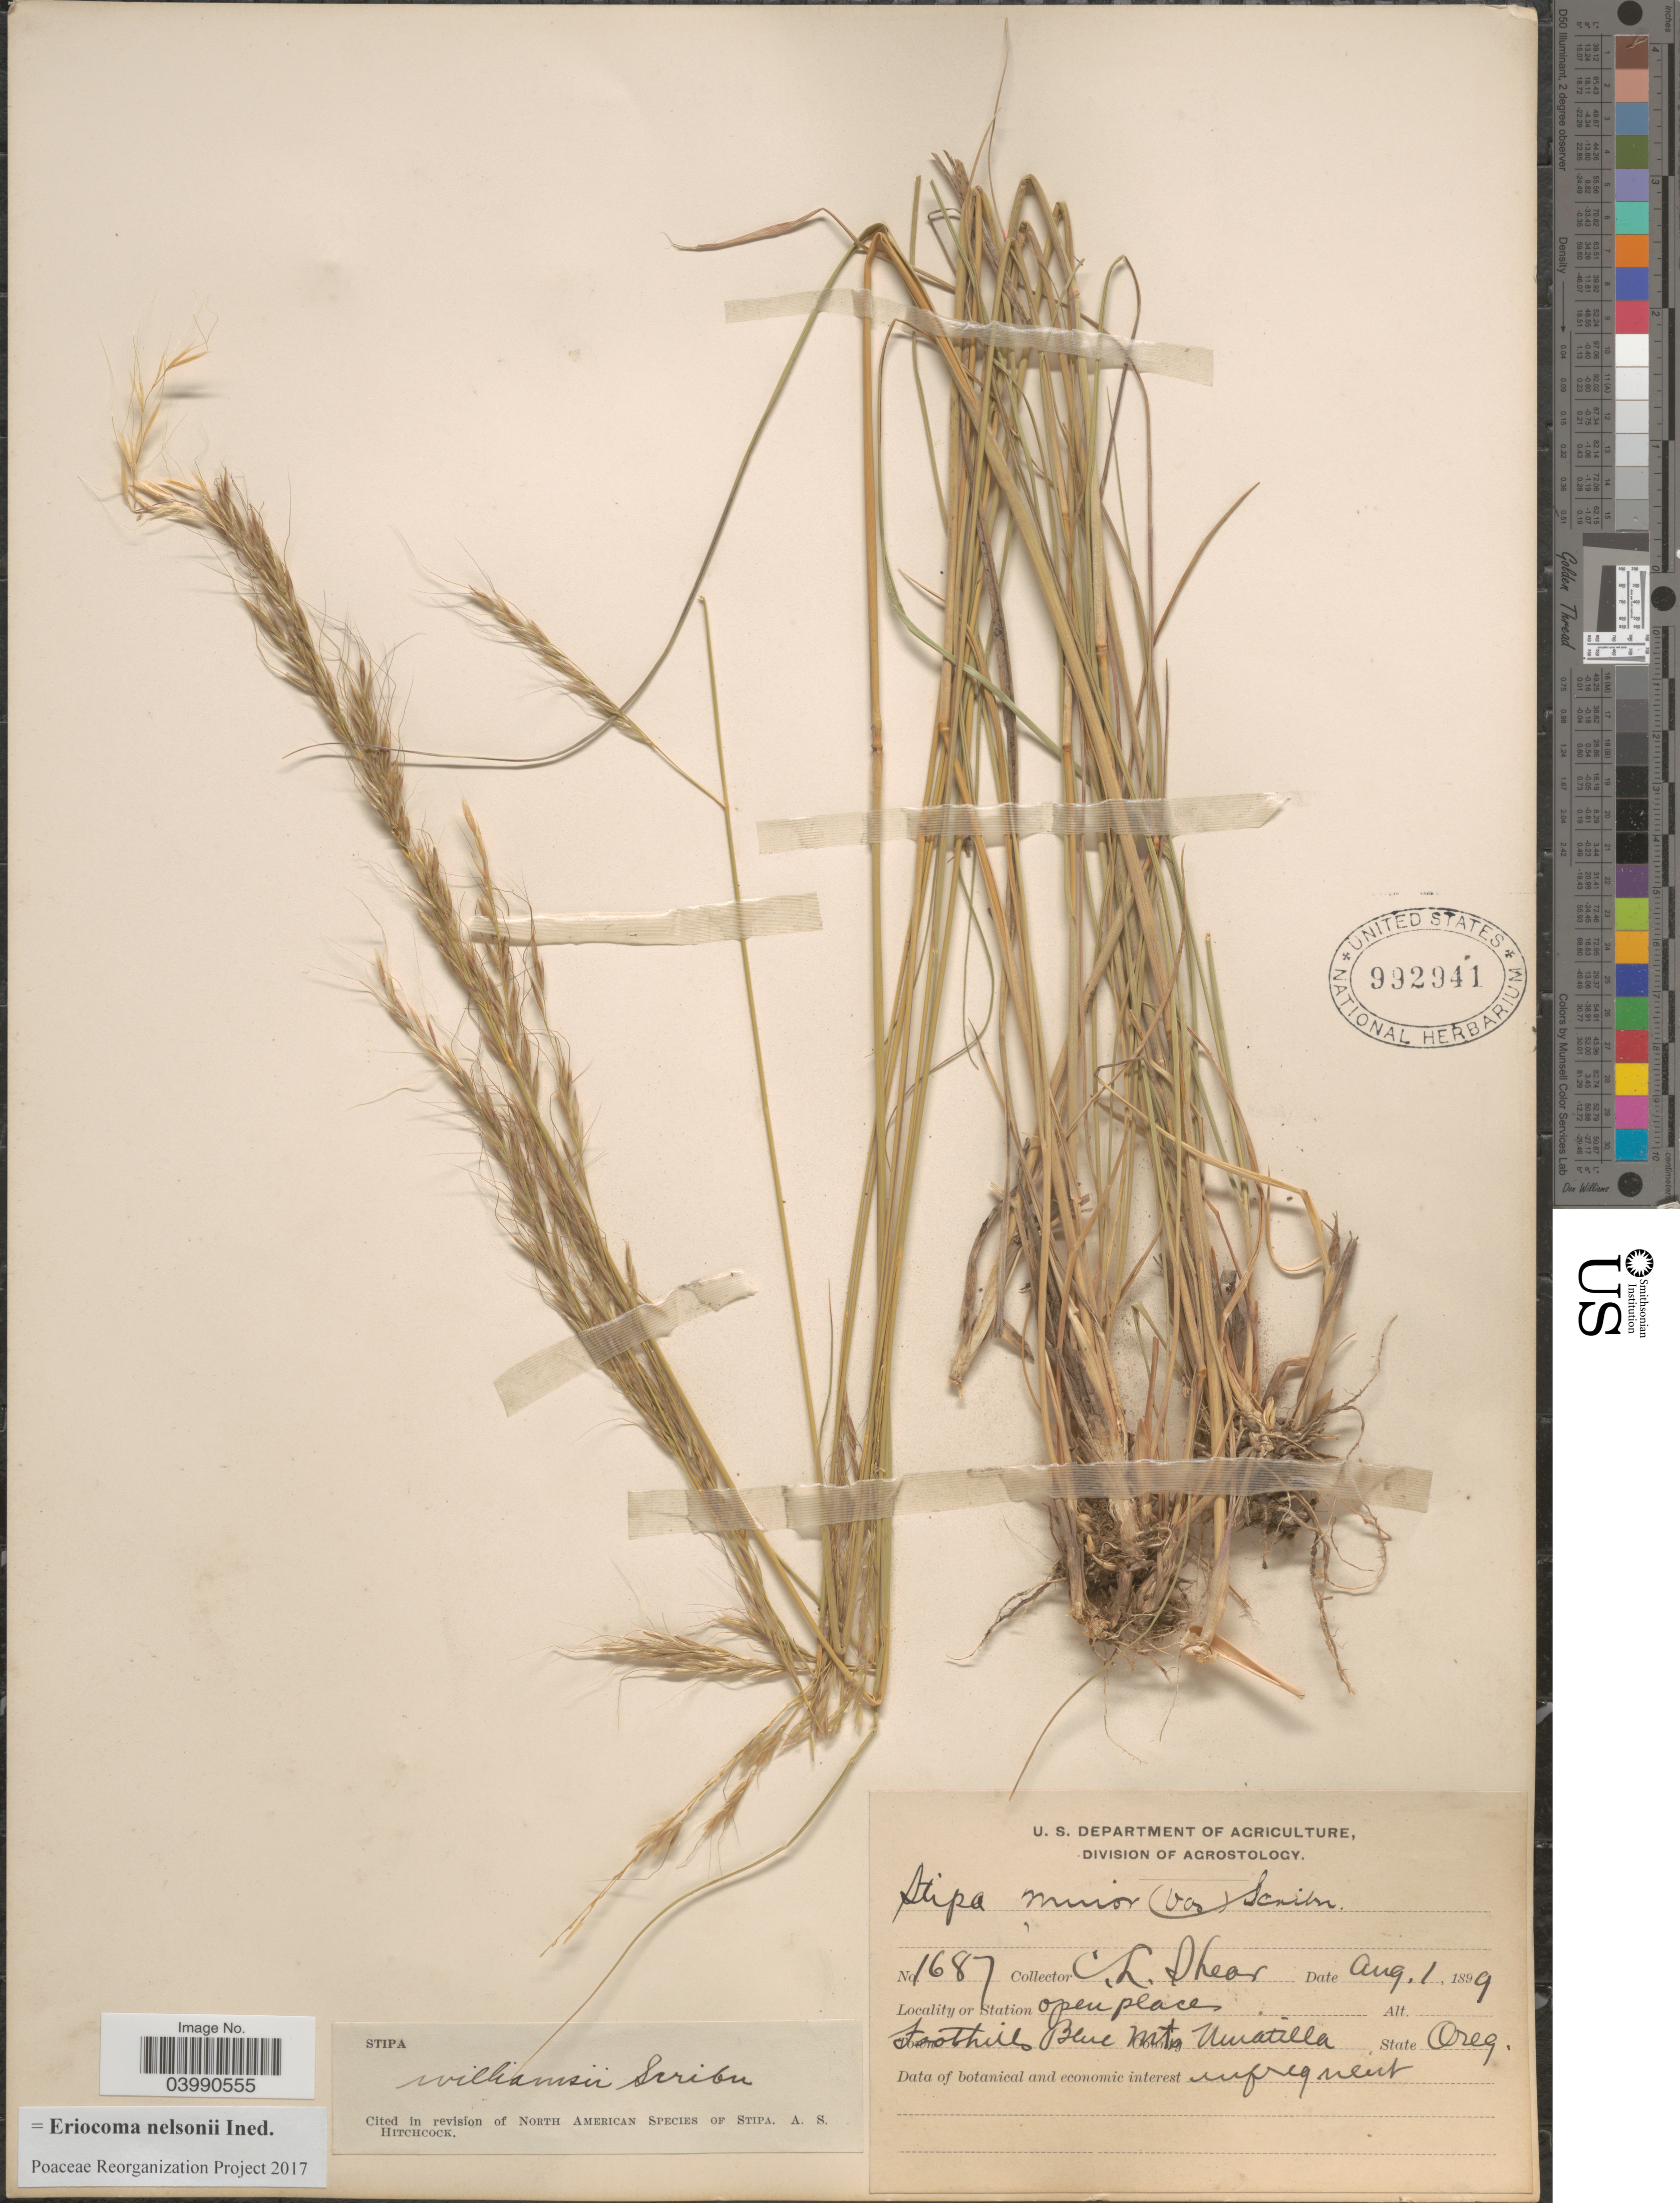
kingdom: Plantae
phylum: Tracheophyta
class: Liliopsida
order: Poales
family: Poaceae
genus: Eriocoma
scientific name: Eriocoma nelsonii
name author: (Scribn.) Romasch.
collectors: C. L. Shear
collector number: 1687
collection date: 1899-08-01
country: United States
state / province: Oregon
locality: Foothills Blue Mts. County Umatilla.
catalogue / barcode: US 992941